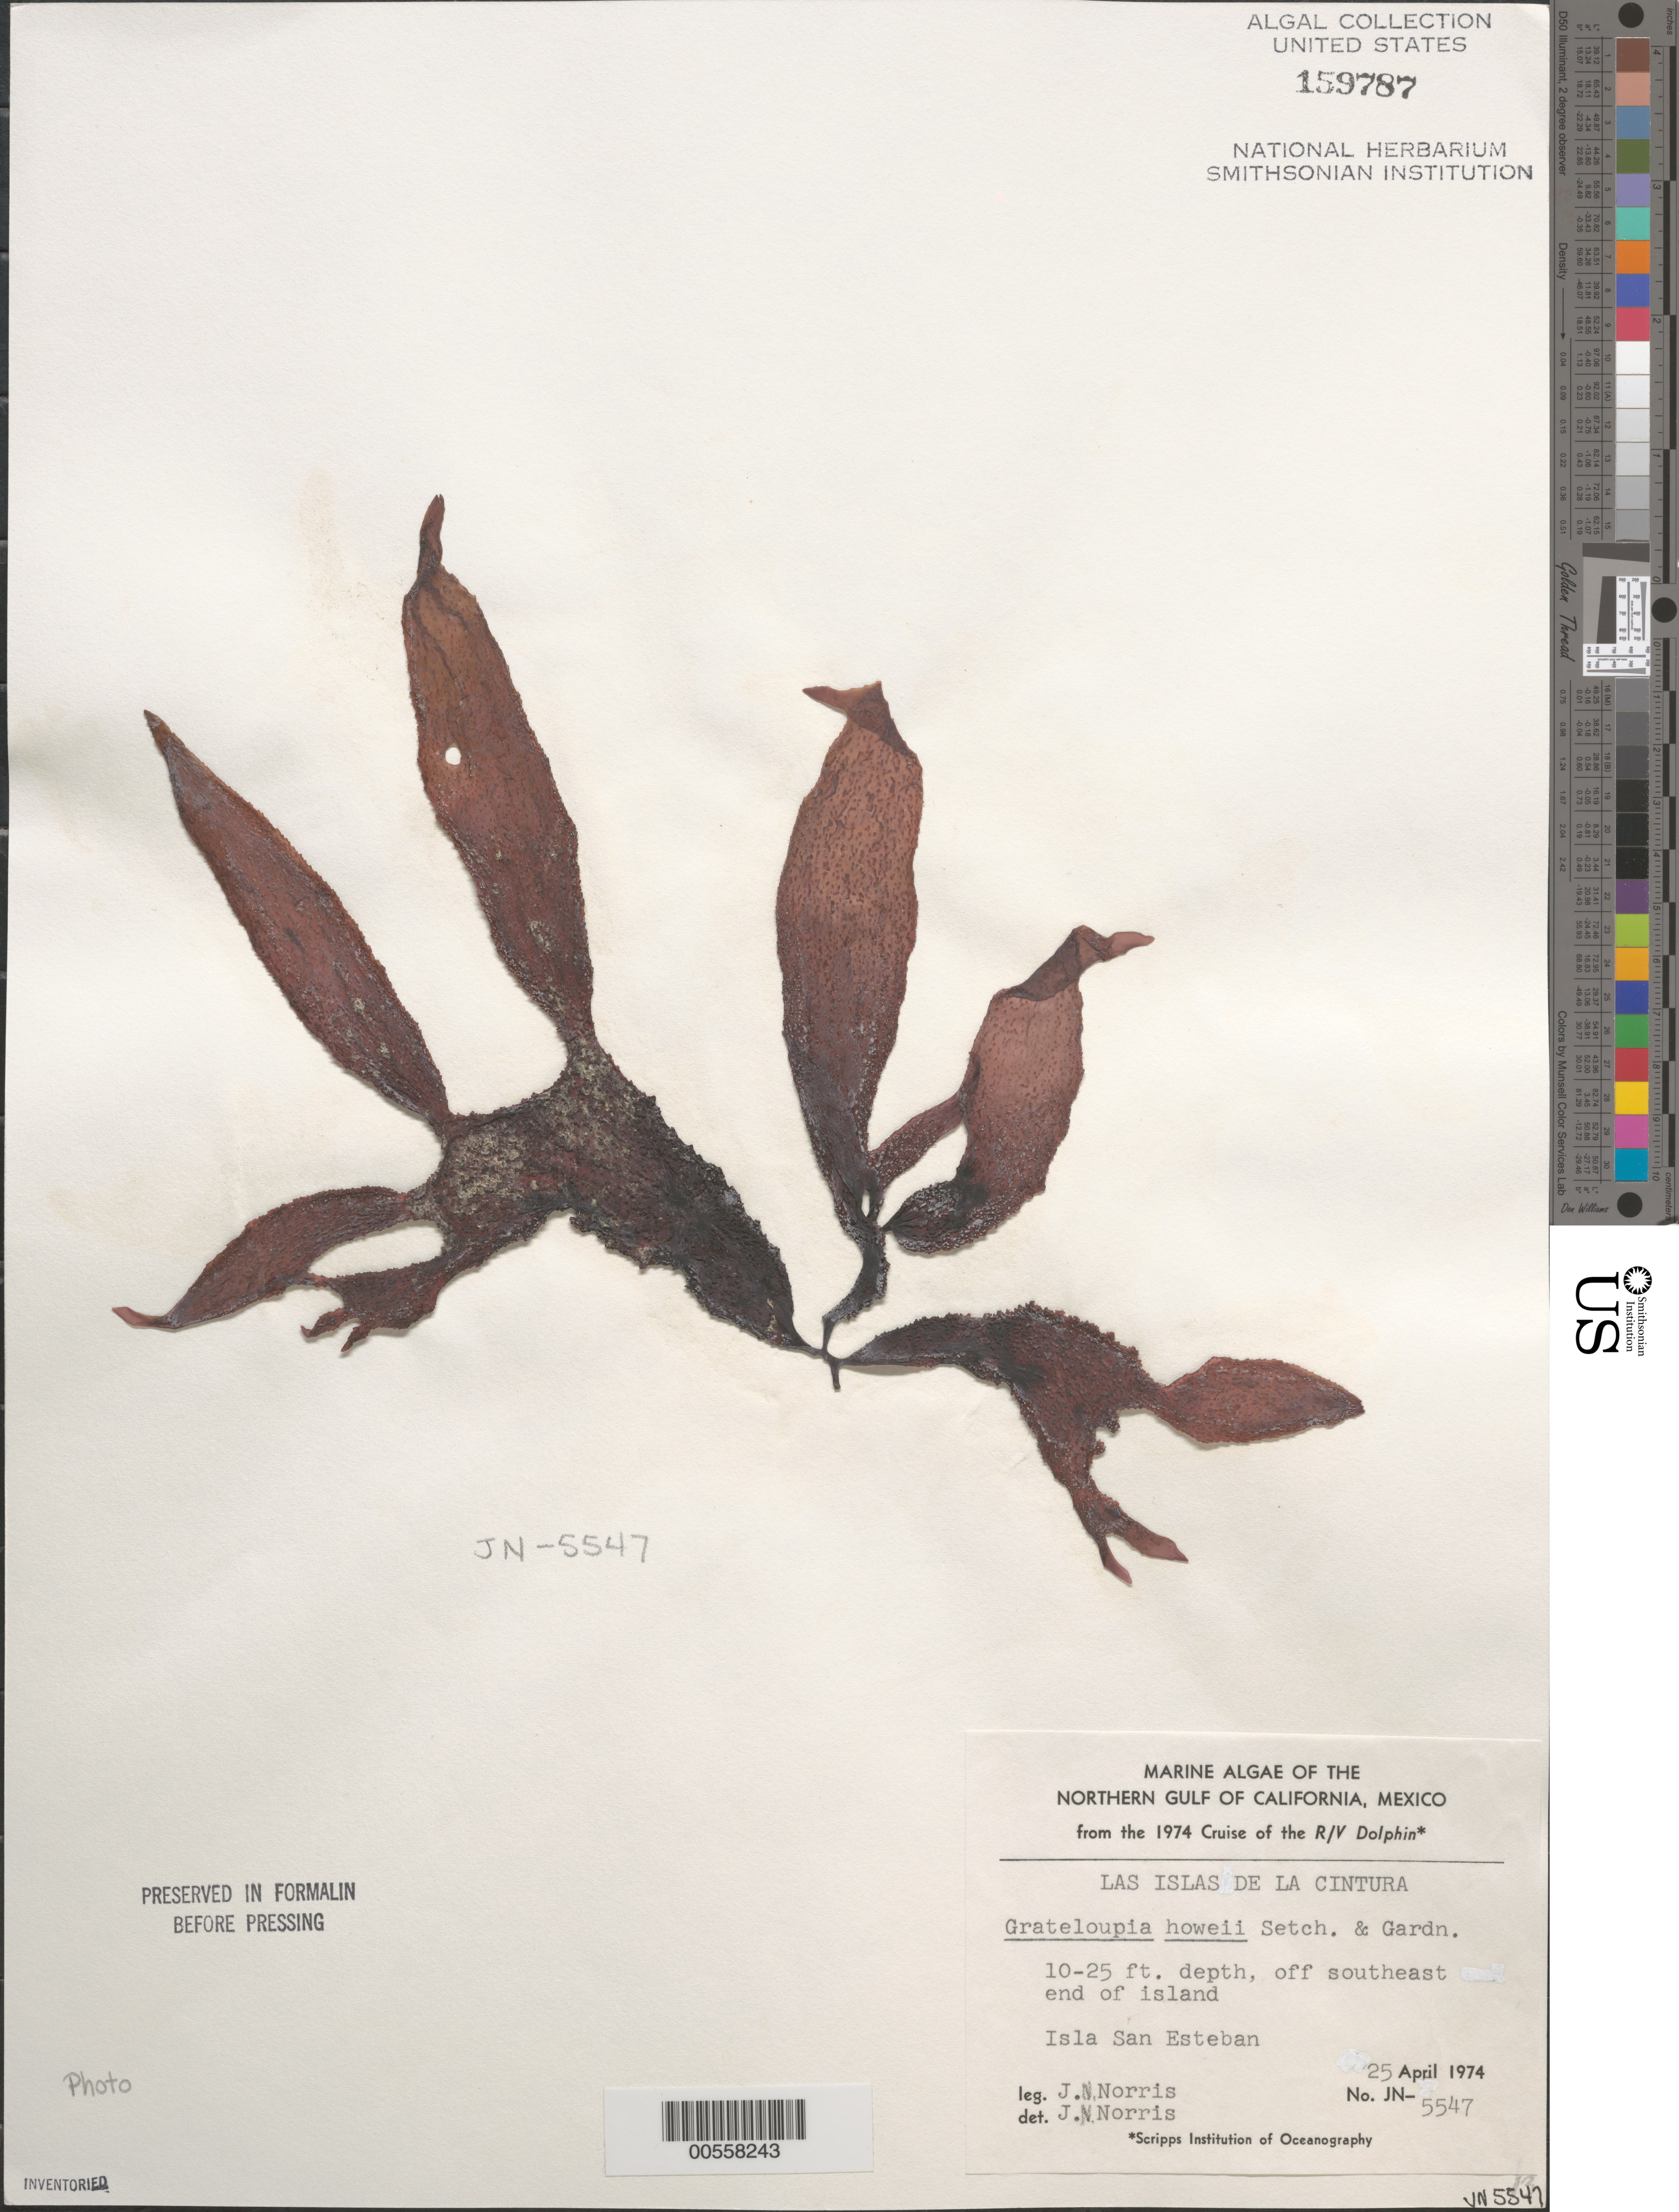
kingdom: Plantae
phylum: Rhodophyta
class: Florideophyceae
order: Halymeniales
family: Halymeniaceae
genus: Grateloupia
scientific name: Grateloupia howeii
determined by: Norris, James N.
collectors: J. N. Norris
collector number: JN-5547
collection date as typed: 25 Apr 1974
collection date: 1974-04-25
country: Mexico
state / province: Baja California Norte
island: Isla San Esteban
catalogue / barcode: US 159787